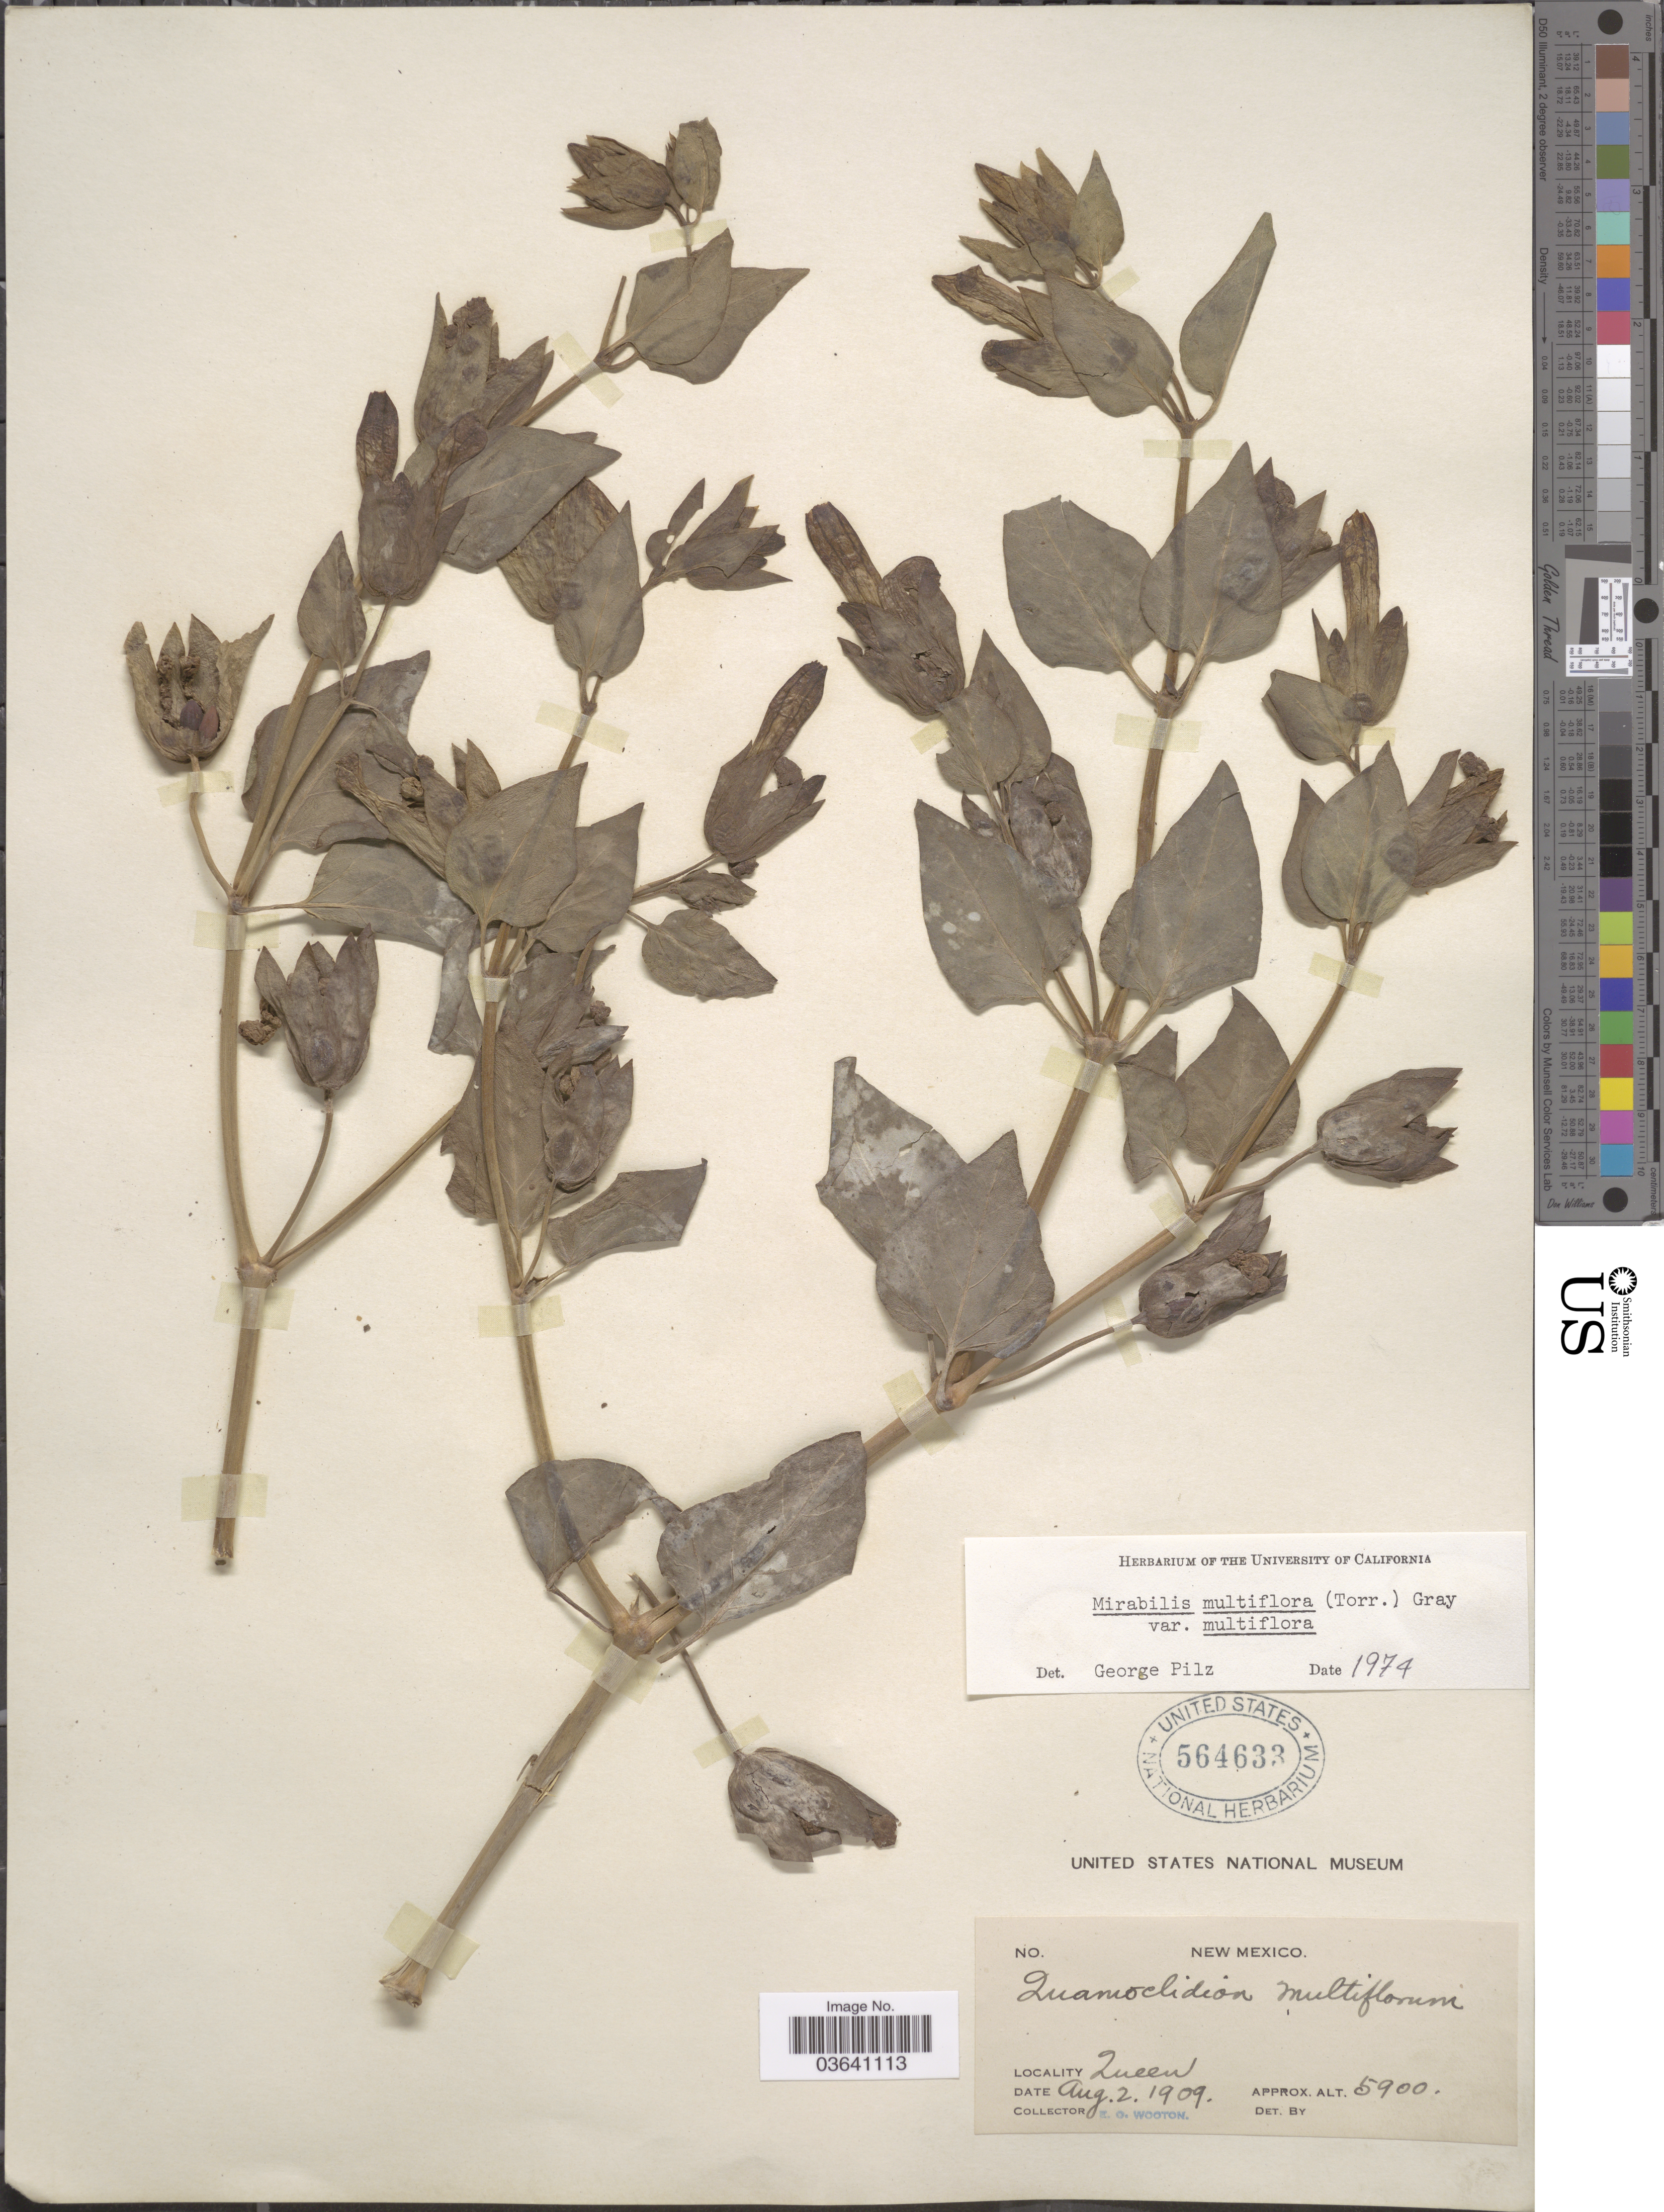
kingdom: Plantae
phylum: Tracheophyta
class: Magnoliopsida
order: Caryophyllales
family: Nyctaginaceae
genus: Mirabilis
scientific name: Mirabilis multiflora var. multiflora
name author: (Torr.) A. Gray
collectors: E. O. Wooton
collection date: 1909-08-02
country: United States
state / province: New Mexico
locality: Queen.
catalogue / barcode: US 564633